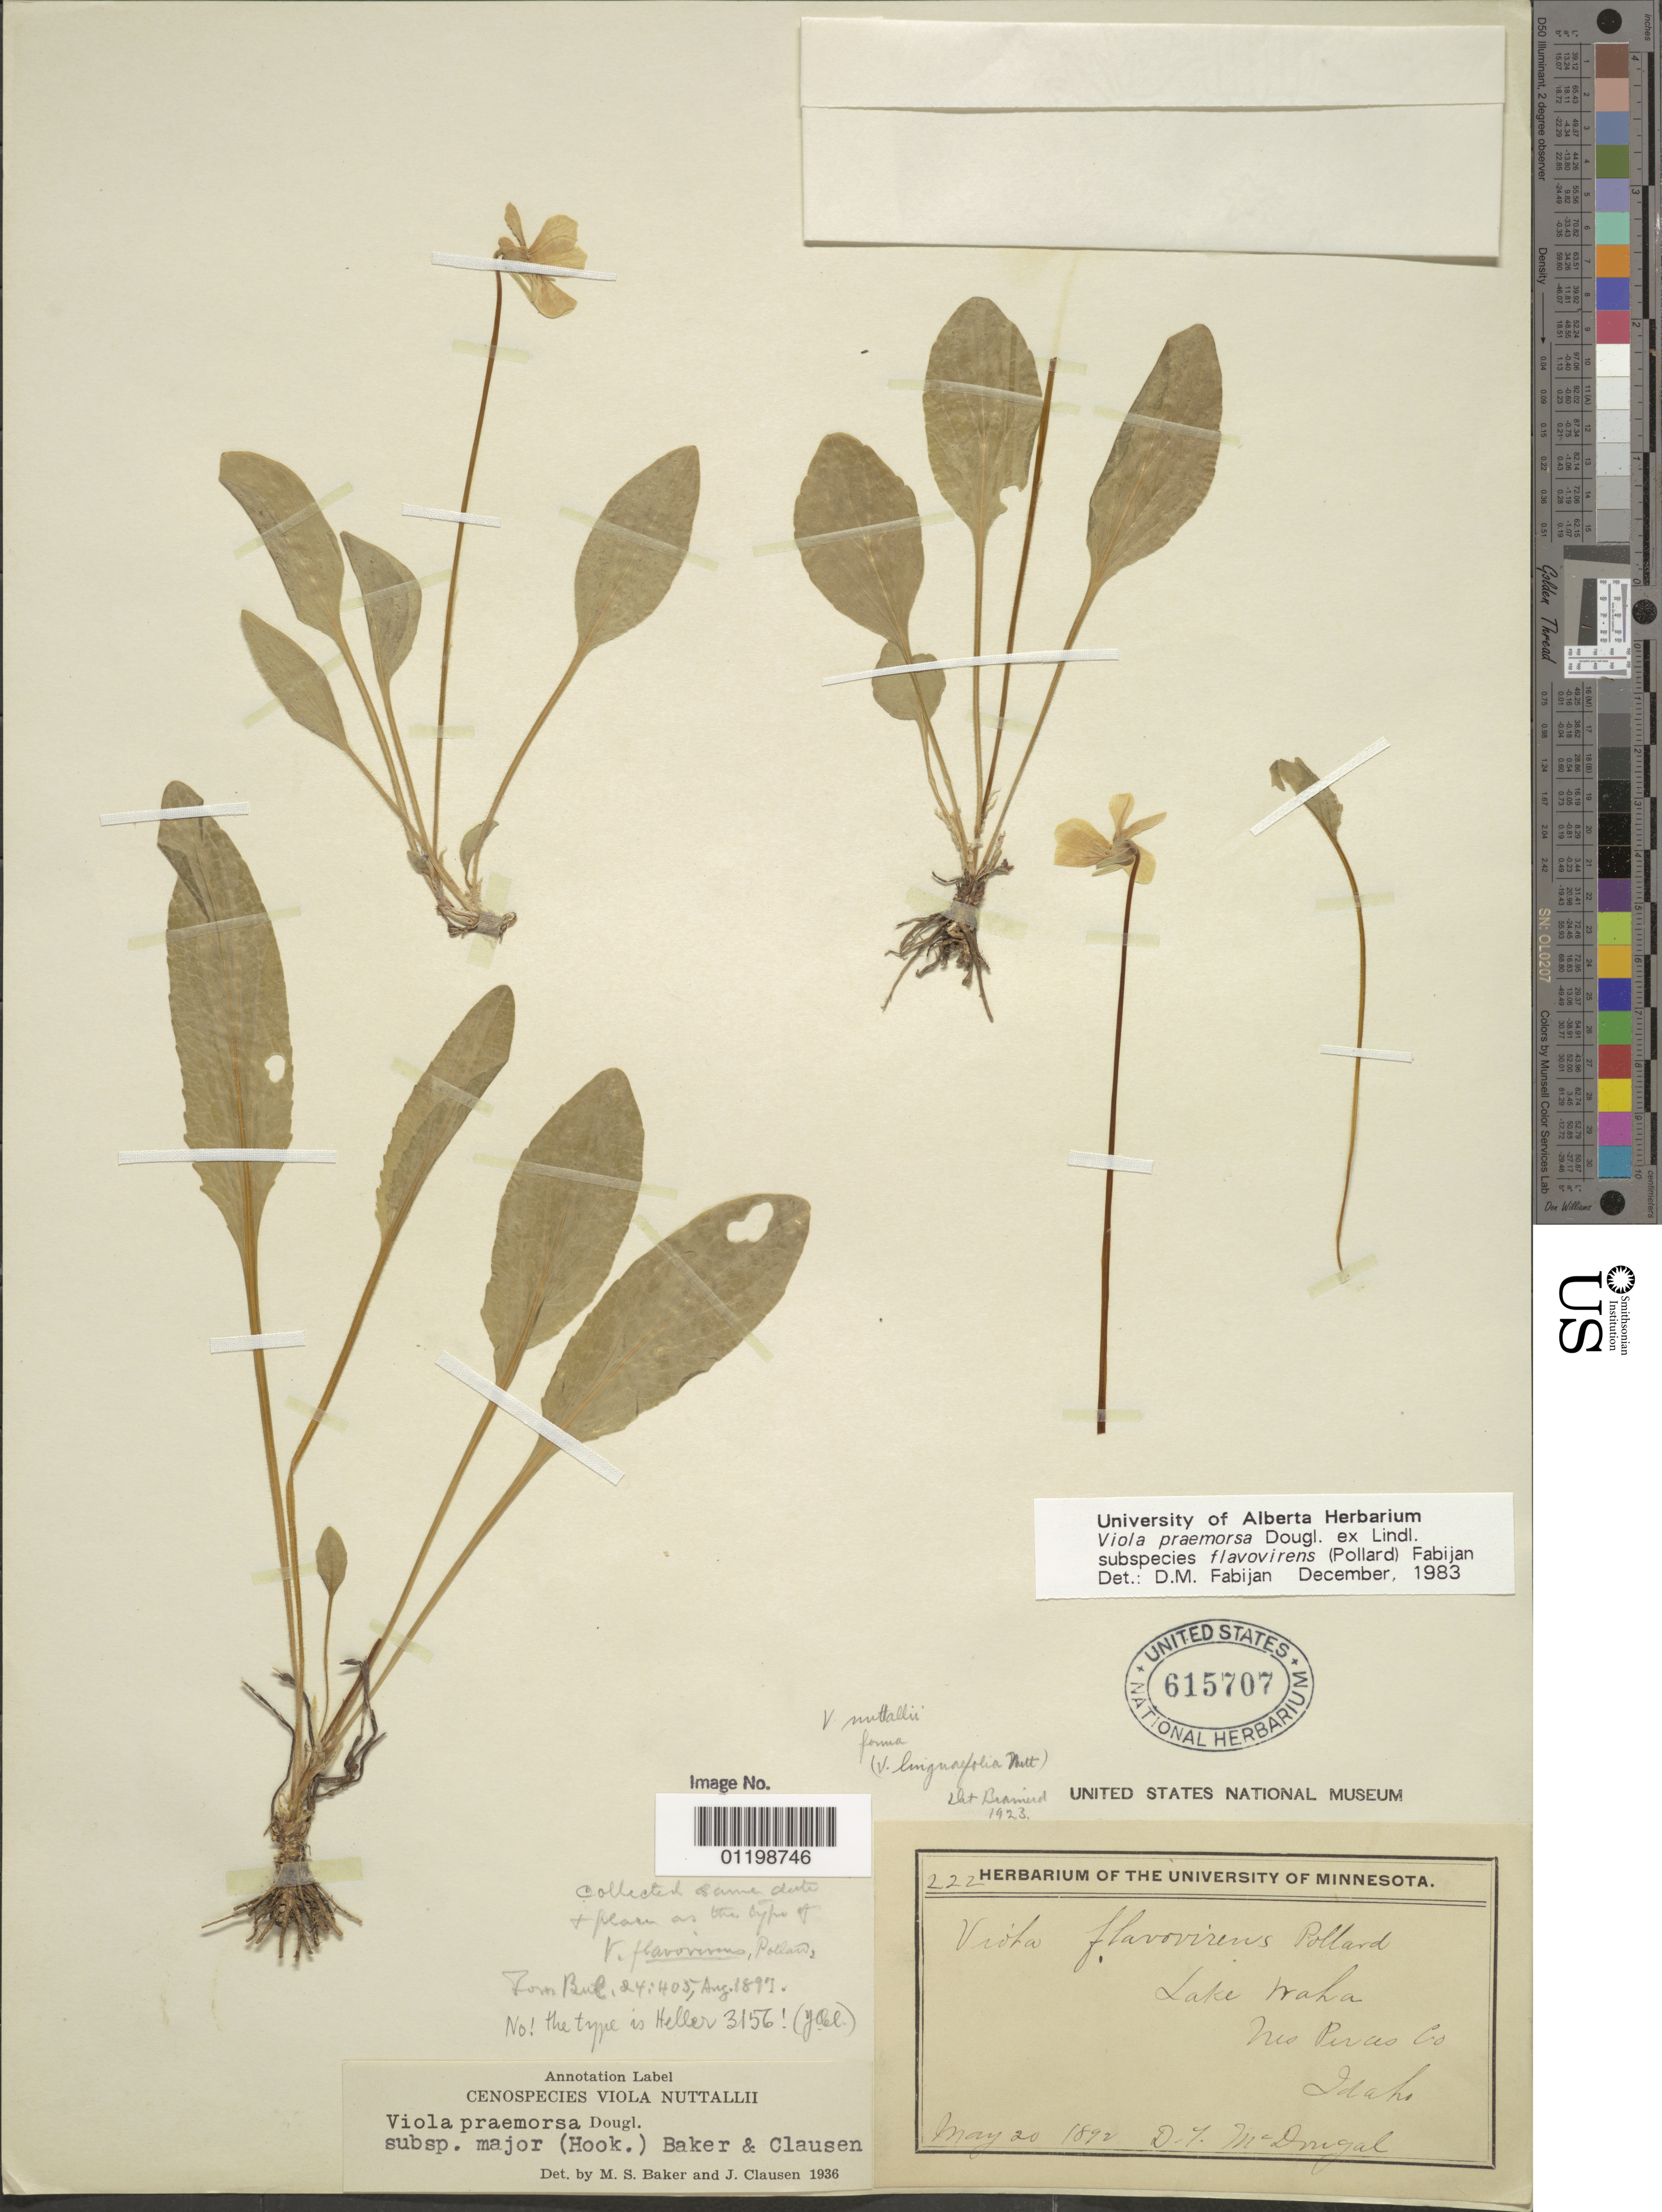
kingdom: Plantae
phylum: Tracheophyta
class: Magnoliopsida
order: Malpighiales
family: Violaceae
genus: Viola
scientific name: Viola praemorsa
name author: Douglas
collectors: D. T. MacDougal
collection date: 1892-05-20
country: United States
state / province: Idaho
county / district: Nez Perce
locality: Lake Waha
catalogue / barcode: US 615707